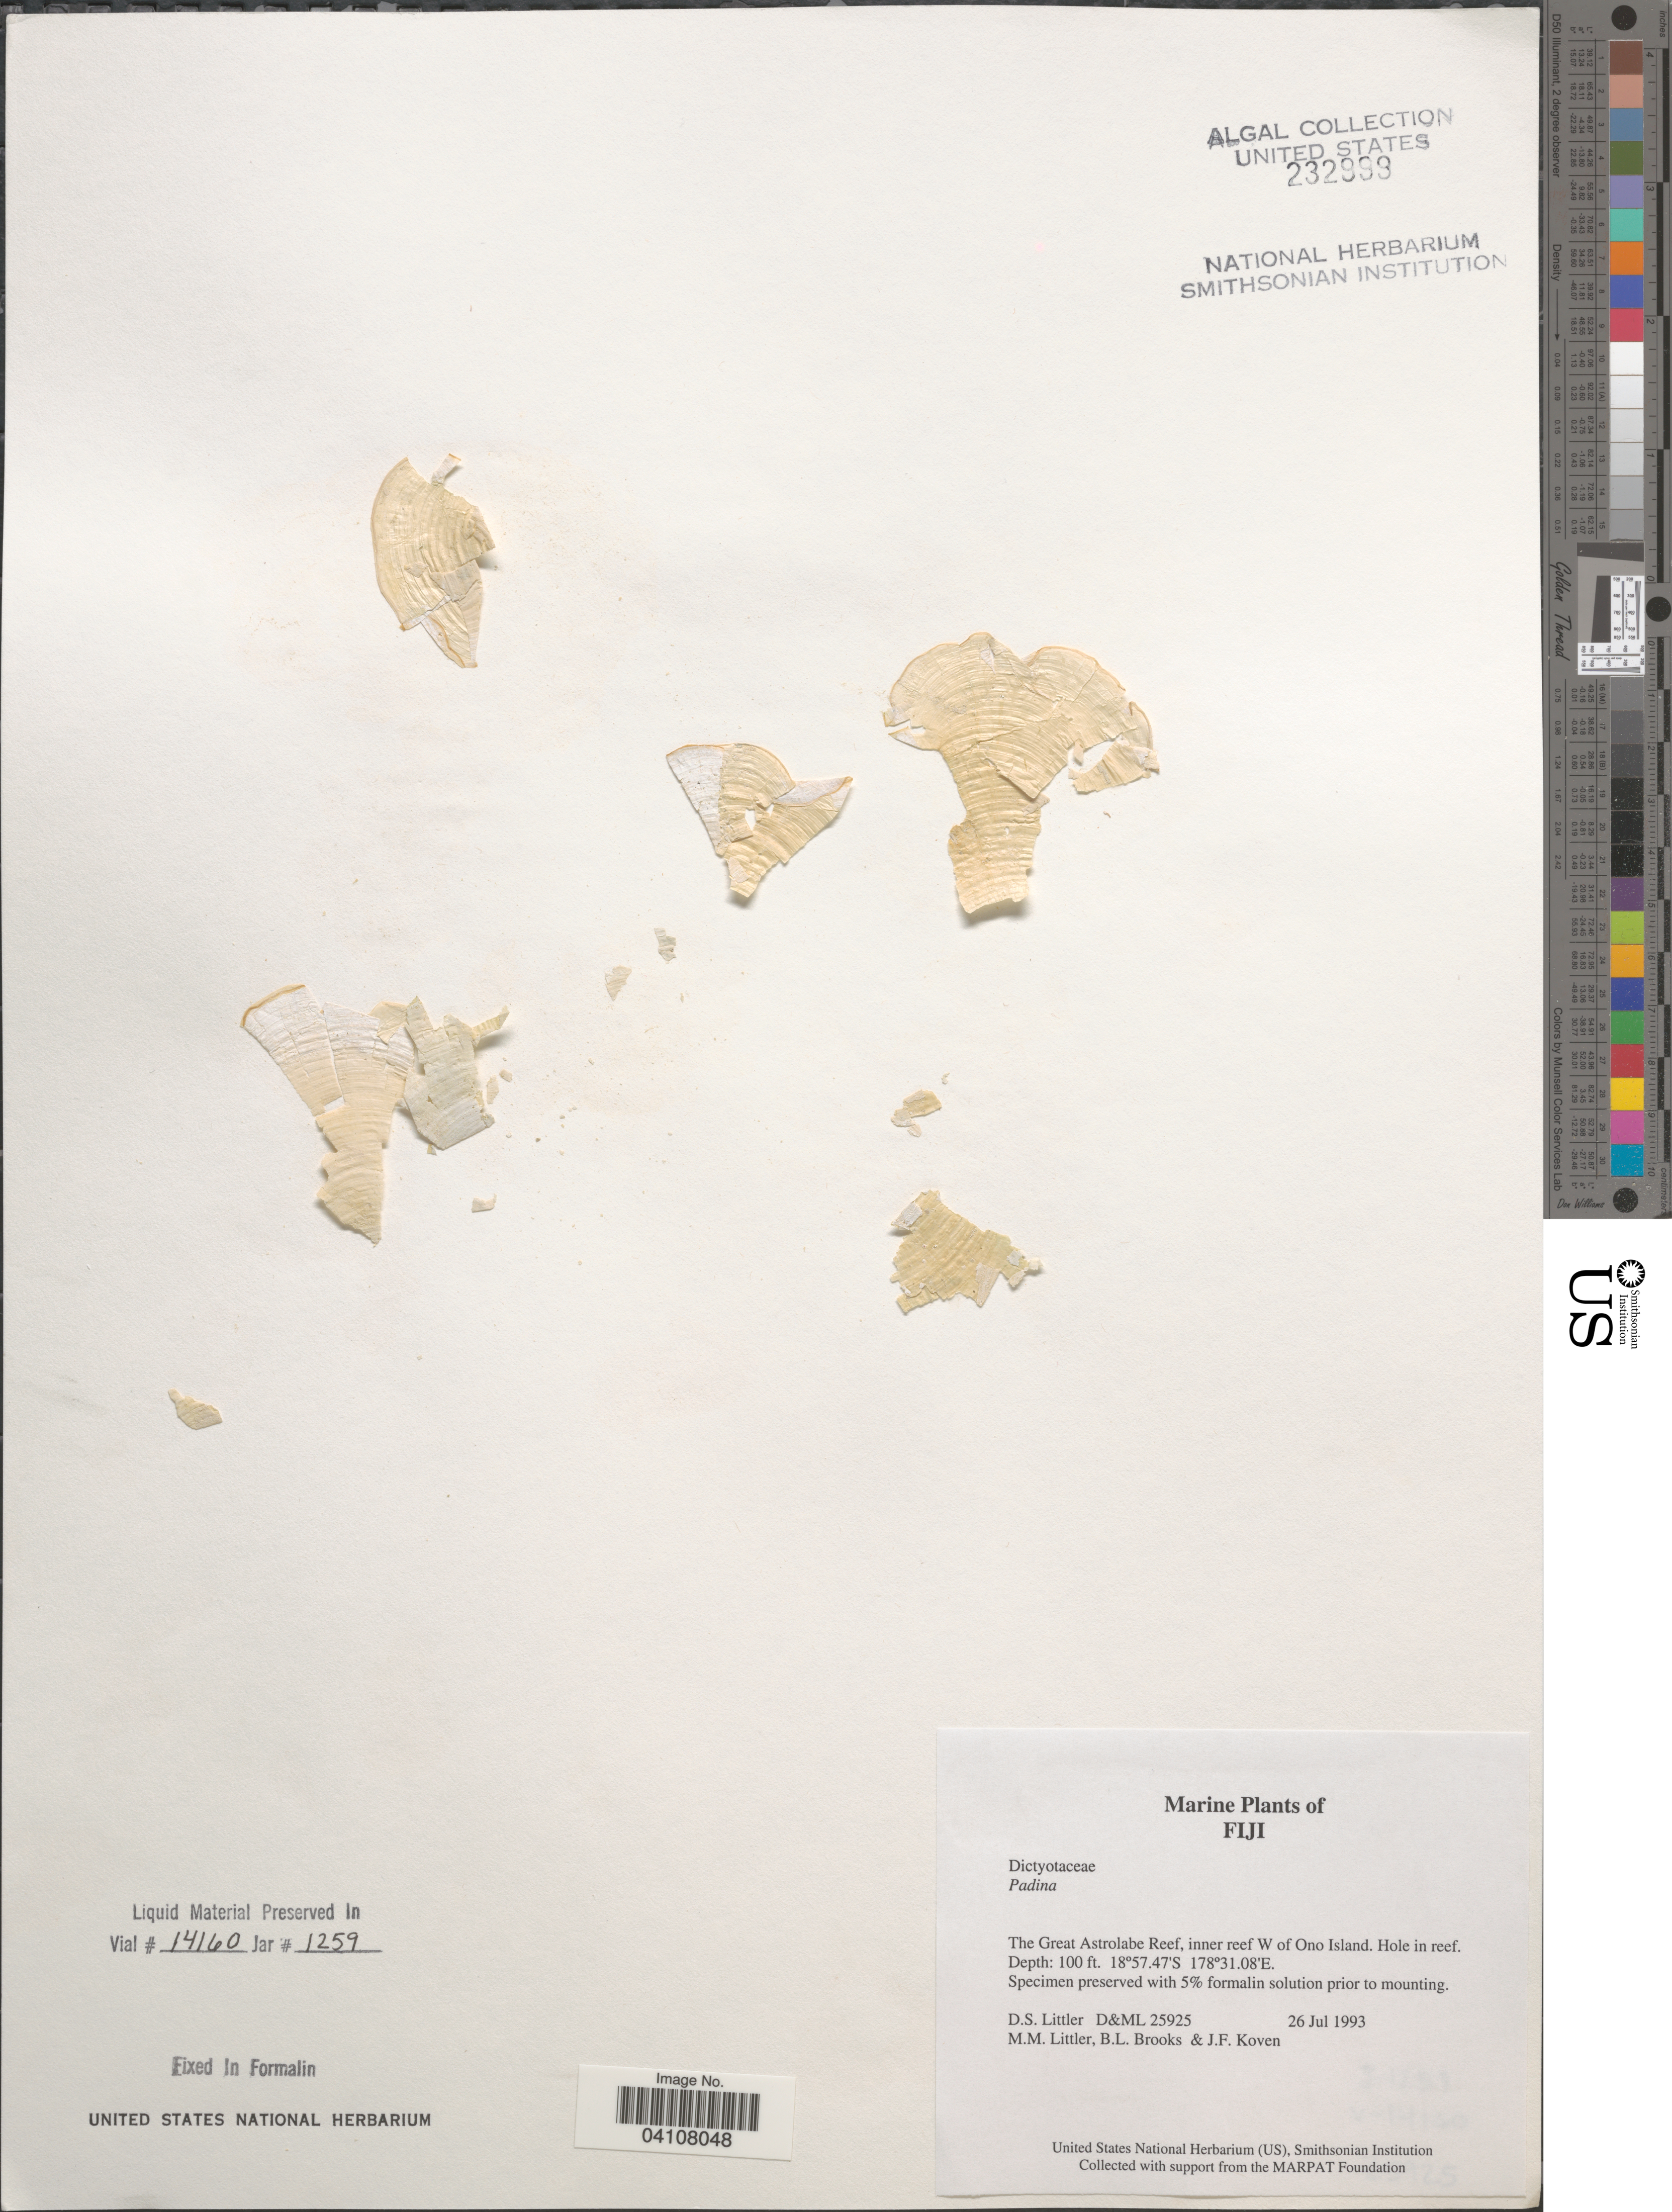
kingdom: Chromista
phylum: Ochrophyta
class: Phaeophyceae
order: Dictyotales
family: Dictyotaceae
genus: Padina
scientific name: Padina sp.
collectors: D. S. Littler, B. Brooks & J. Koven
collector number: D&ML25925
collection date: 1993-07-26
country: Fiji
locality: The Great Astrolabe Reef, inner reef W of Ono Island. Hole in reef.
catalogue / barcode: US 232999